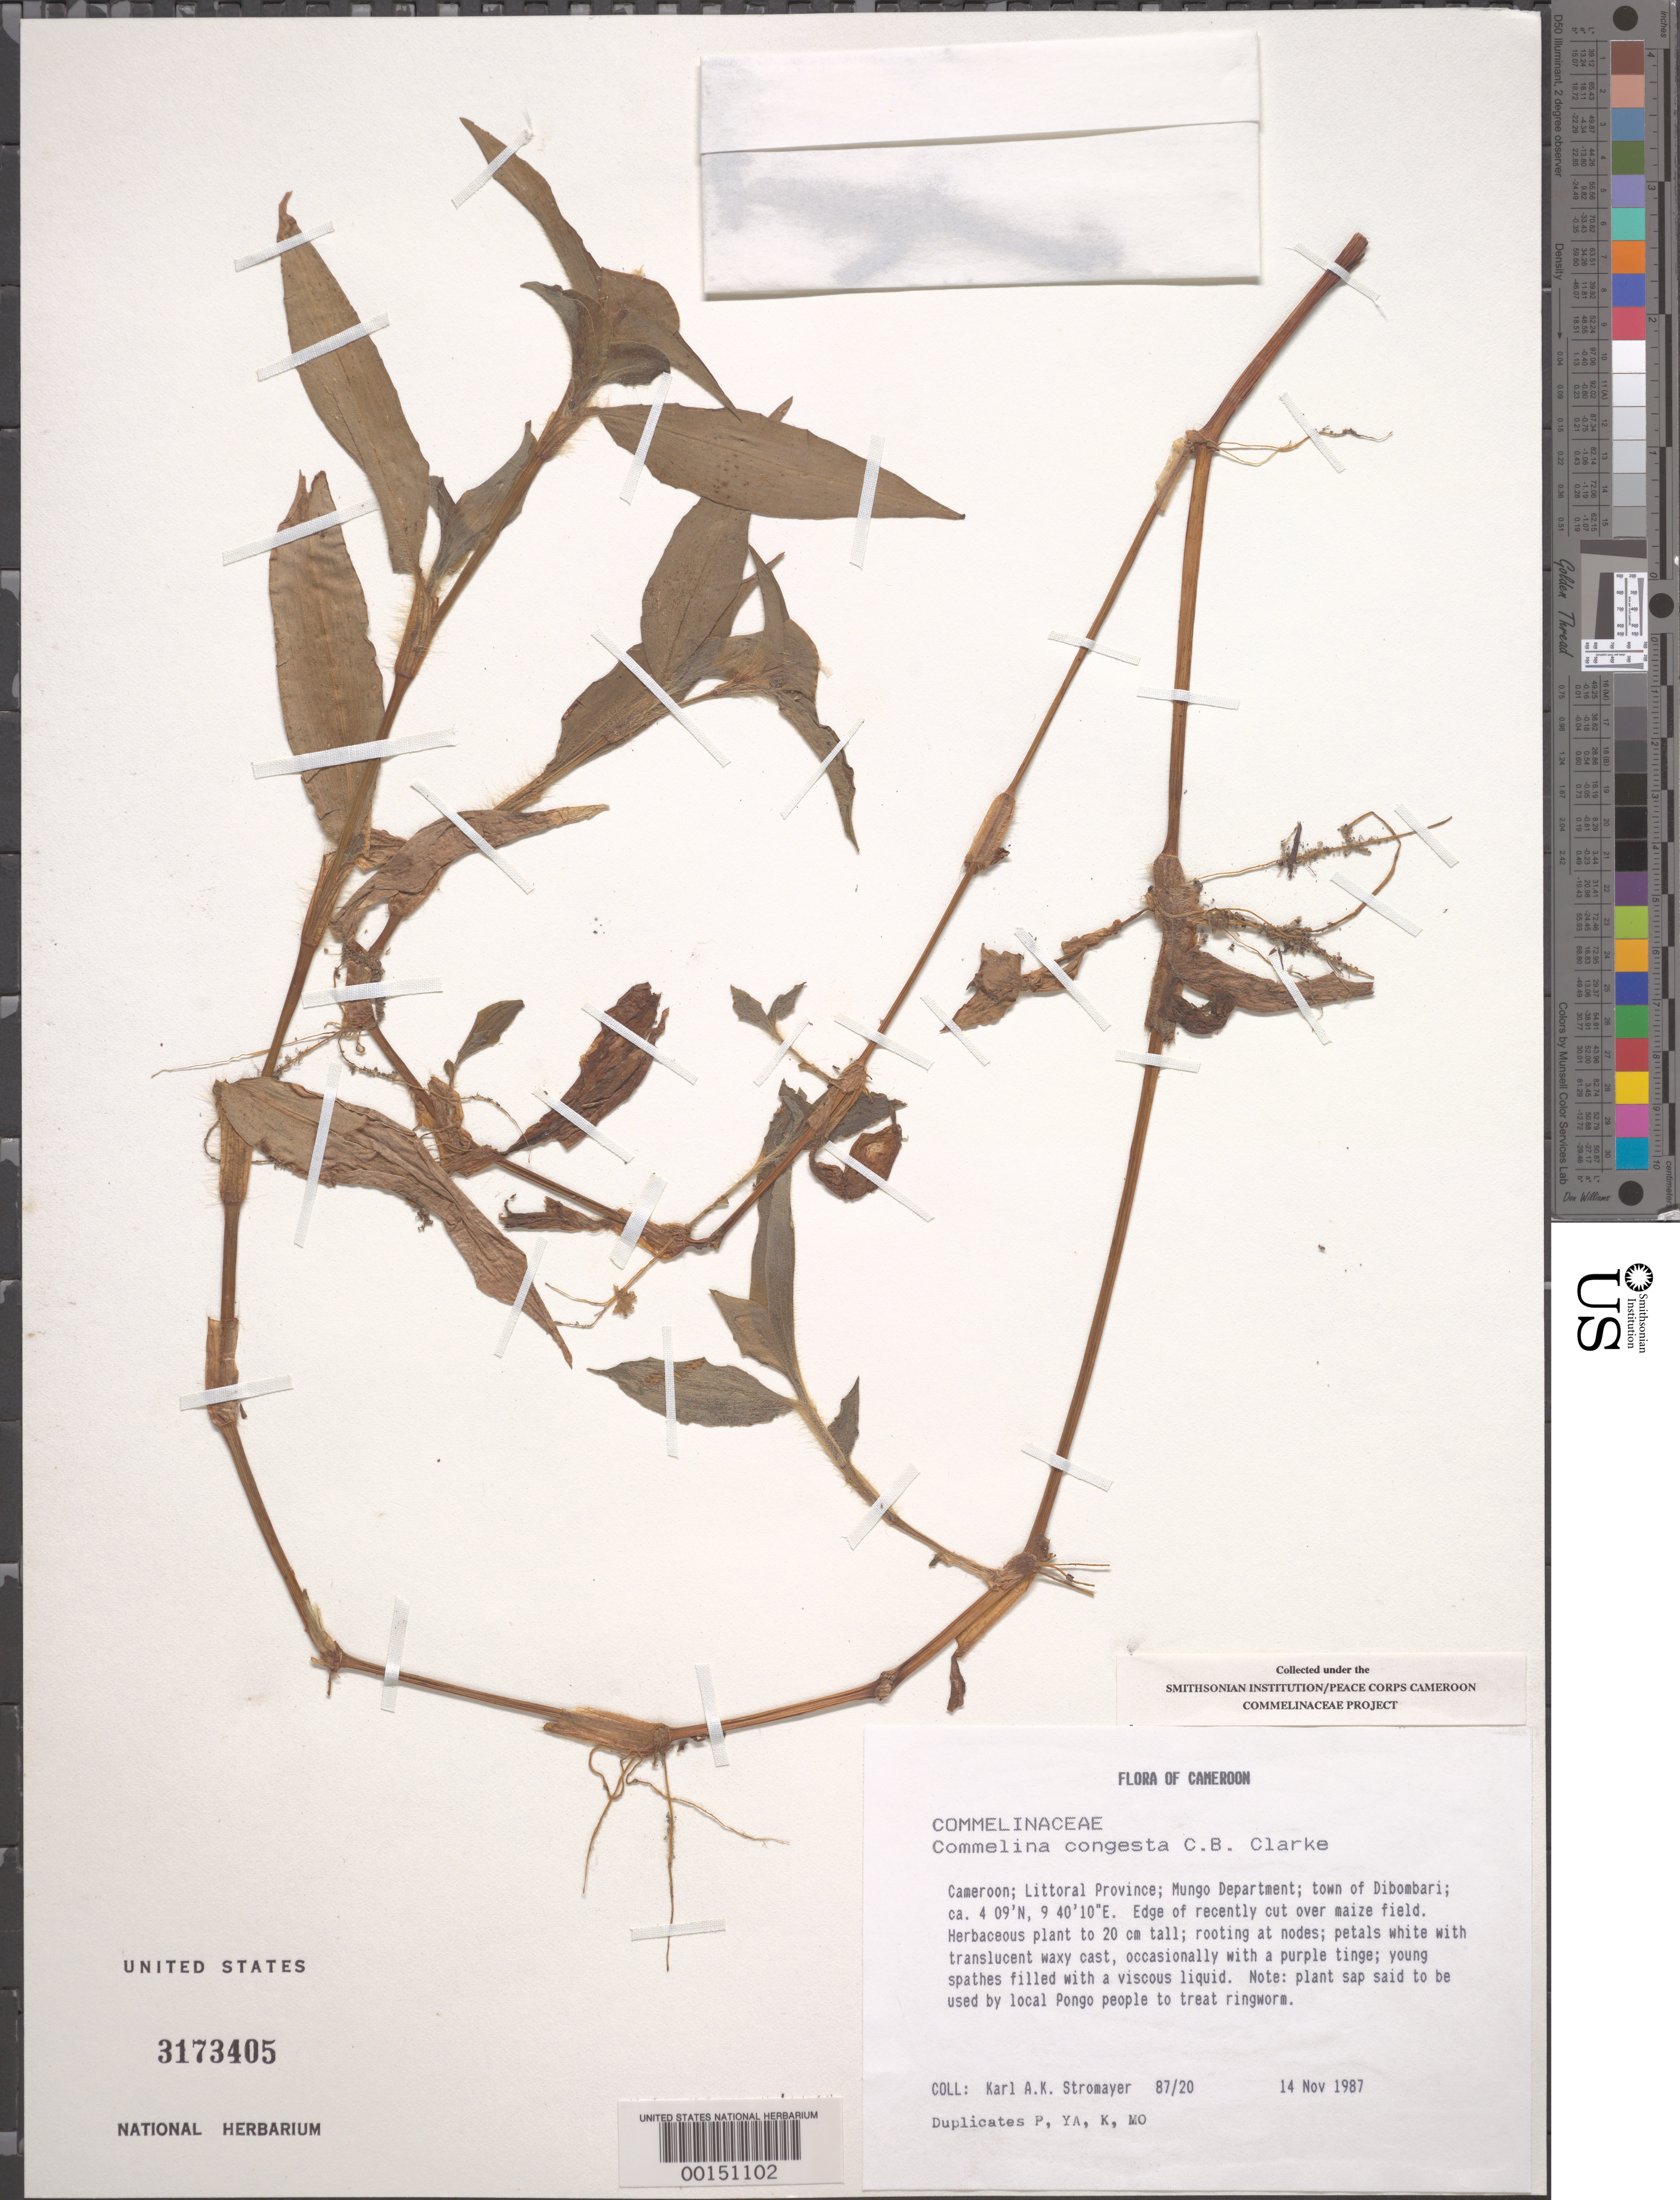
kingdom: Plantae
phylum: Tracheophyta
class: Liliopsida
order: Commelinales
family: Commelinaceae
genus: Commelina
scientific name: Commelina congesta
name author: C.B. Clarke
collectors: K. A. Stromayer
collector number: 87/20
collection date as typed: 14 Nov 1987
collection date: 1987-11-14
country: Cameroon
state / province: Littoral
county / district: Mungo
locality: Dibombari town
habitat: Edge of recently cut over maize field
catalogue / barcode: US 3173405